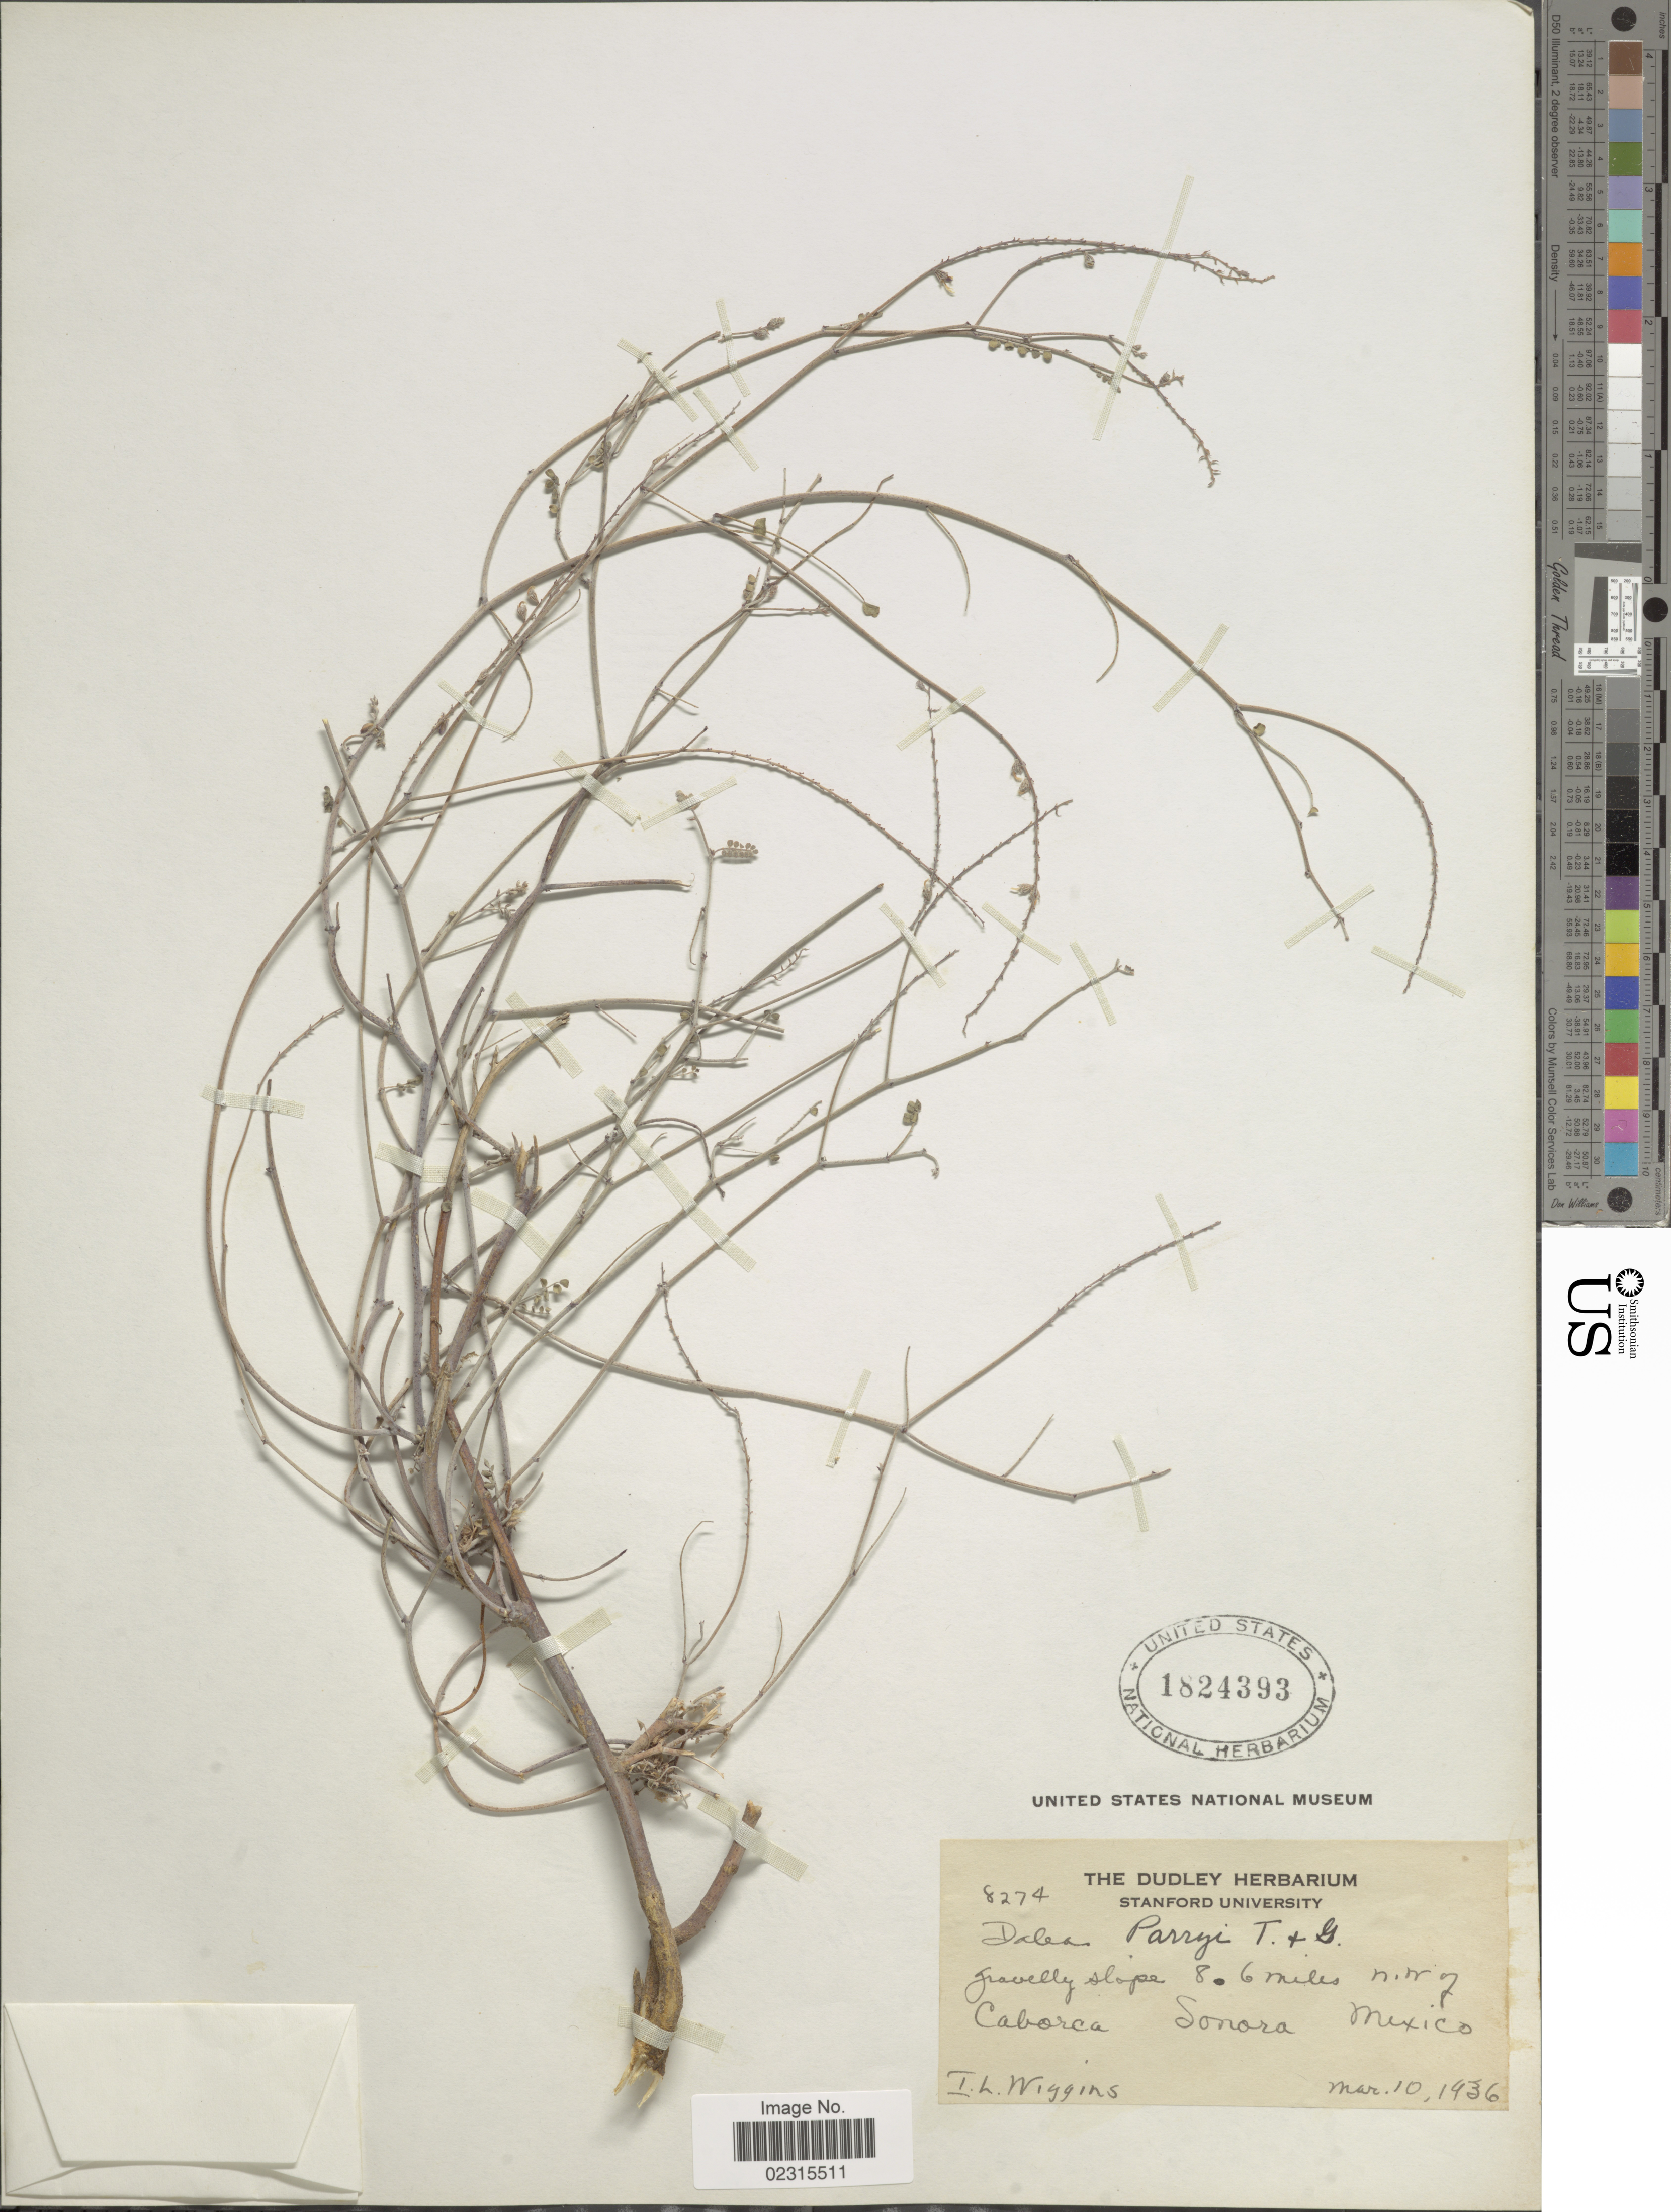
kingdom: Plantae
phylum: Tracheophyta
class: Magnoliopsida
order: Fabales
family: Fabaceae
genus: Marina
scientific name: Marina parryi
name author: (Torr. & A. Gray) Barneby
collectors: I. L. Wiggins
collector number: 8274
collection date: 1936-03-10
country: Mexico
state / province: Sonora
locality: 8.6 miles n.w of Caborca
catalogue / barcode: US 1824393